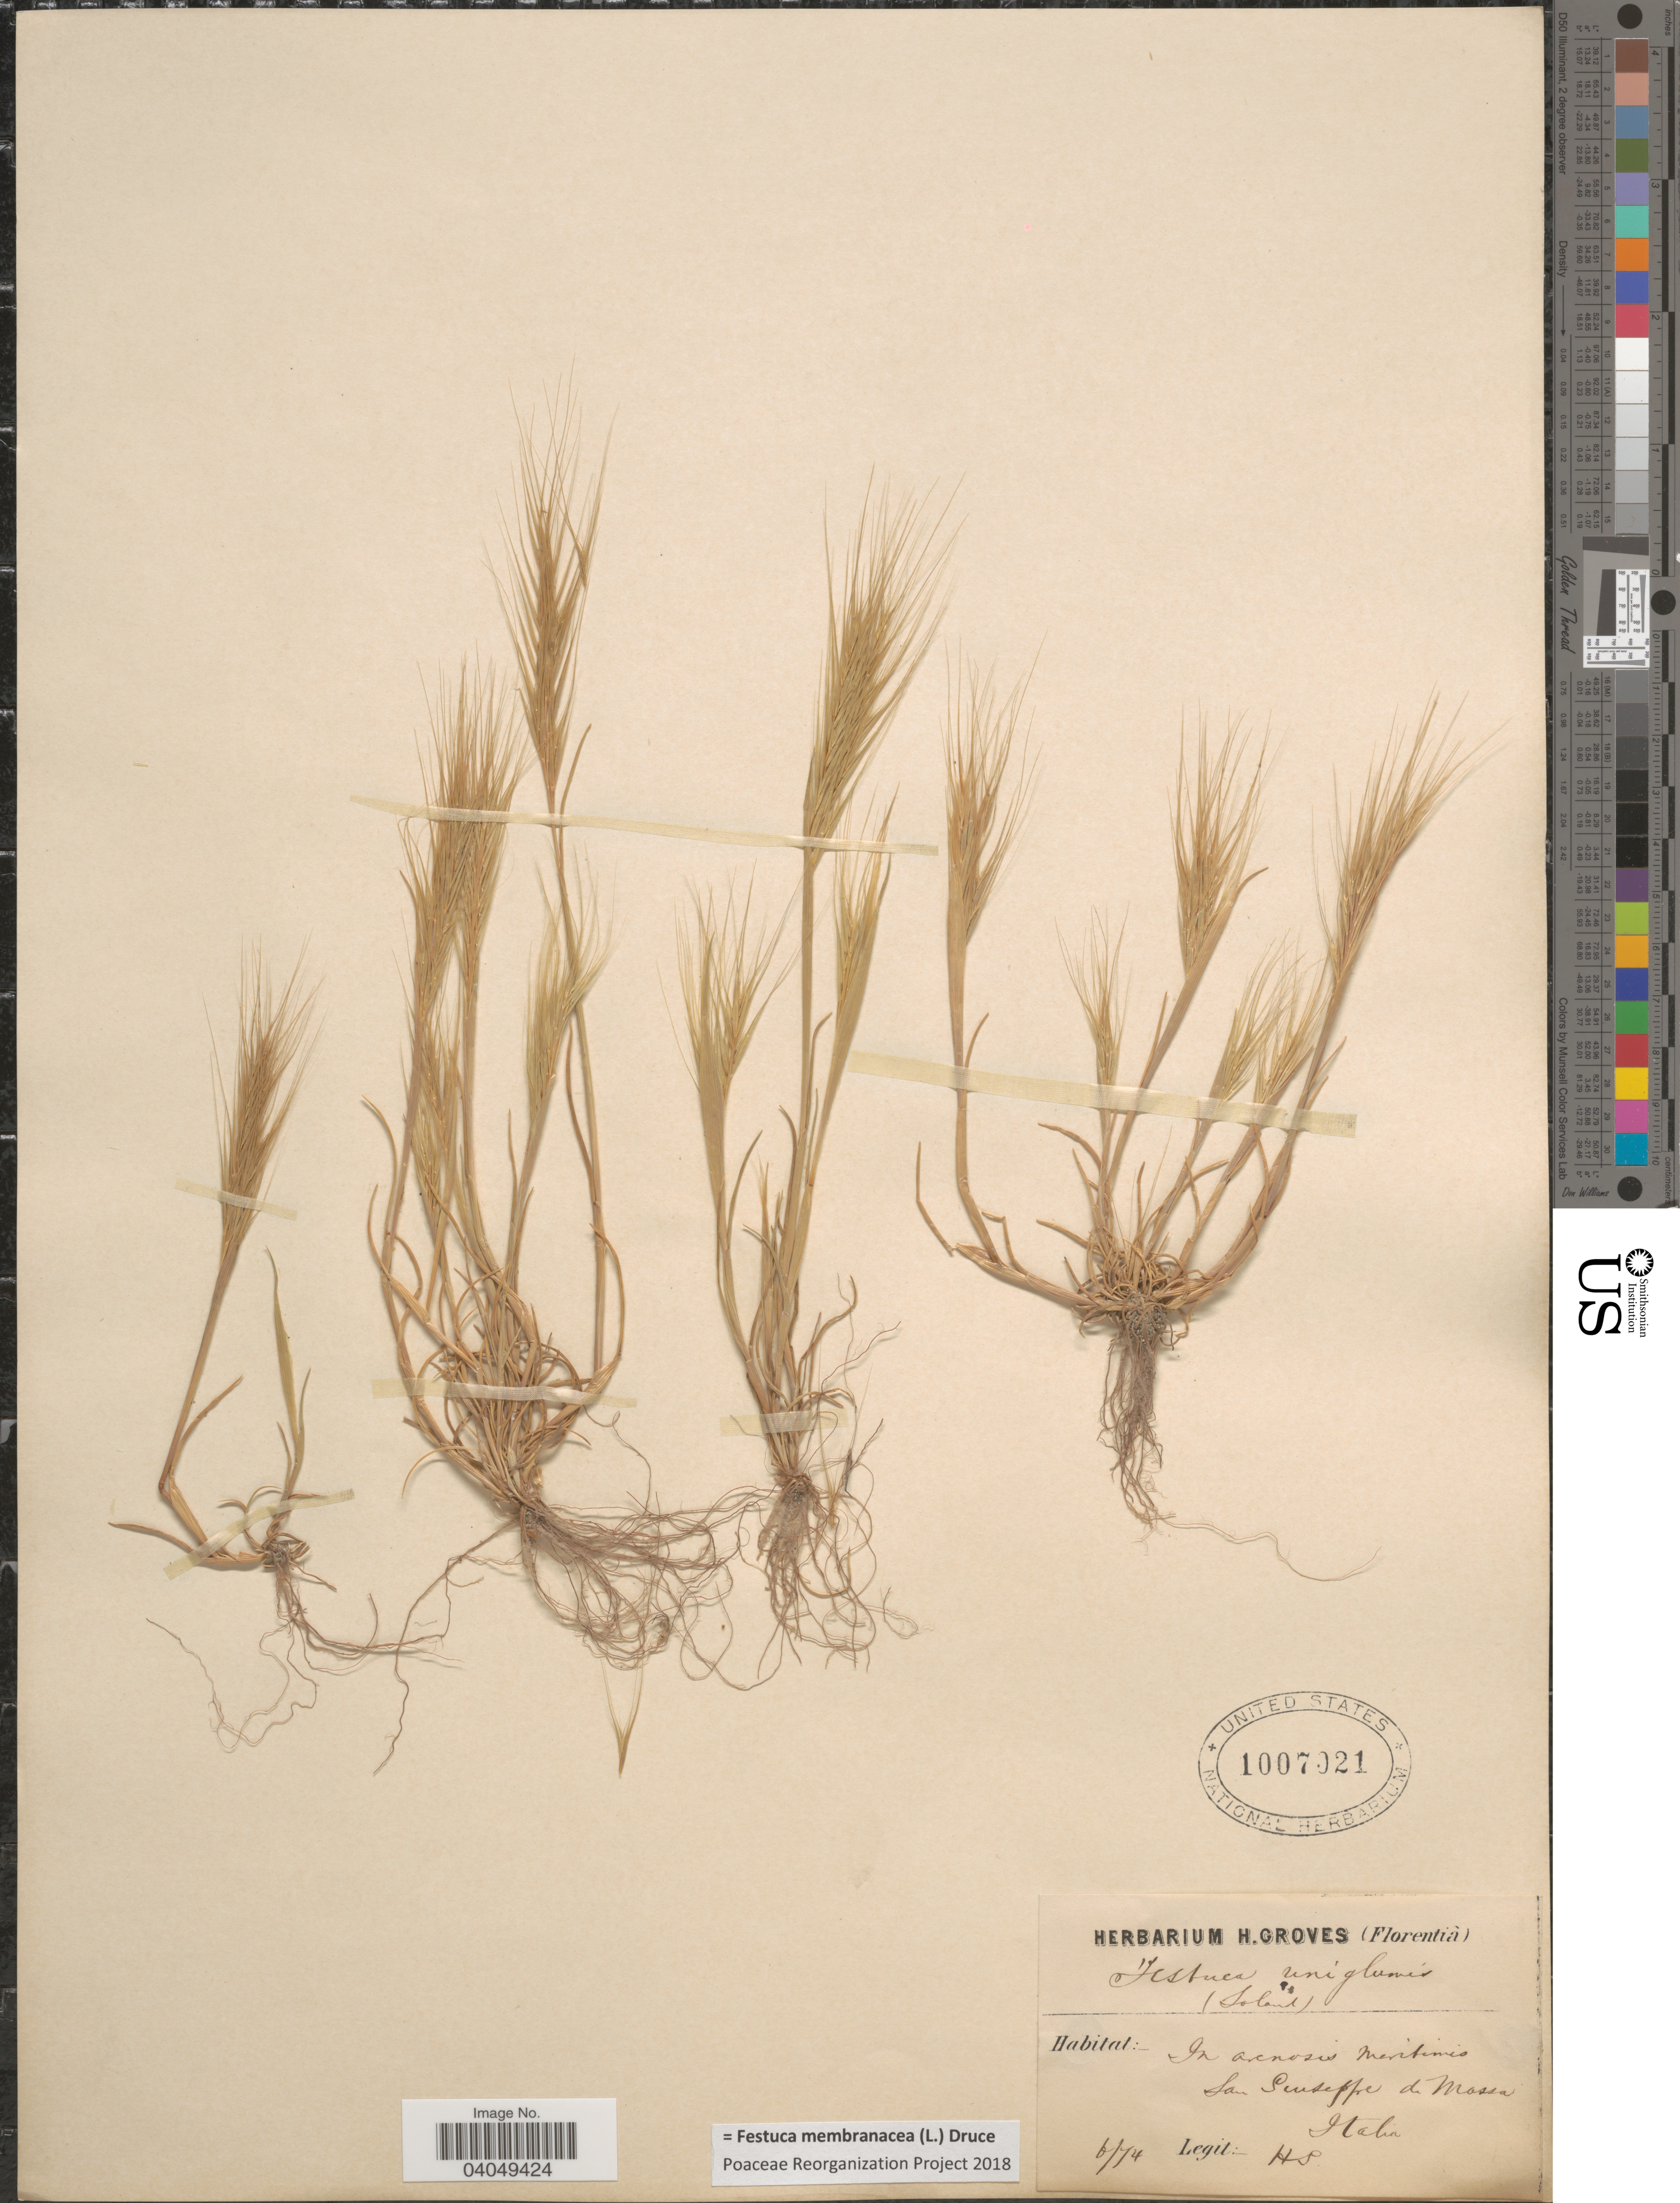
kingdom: Plantae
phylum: Tracheophyta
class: Liliopsida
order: Poales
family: Poaceae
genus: Festuca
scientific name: Festuca membranacea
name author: Kit.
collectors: H. Groves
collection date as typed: Transcribed d/m/y: /6/74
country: Italy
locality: In arenosis maritimis San Giuseppe de Mossa.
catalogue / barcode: US 1007021